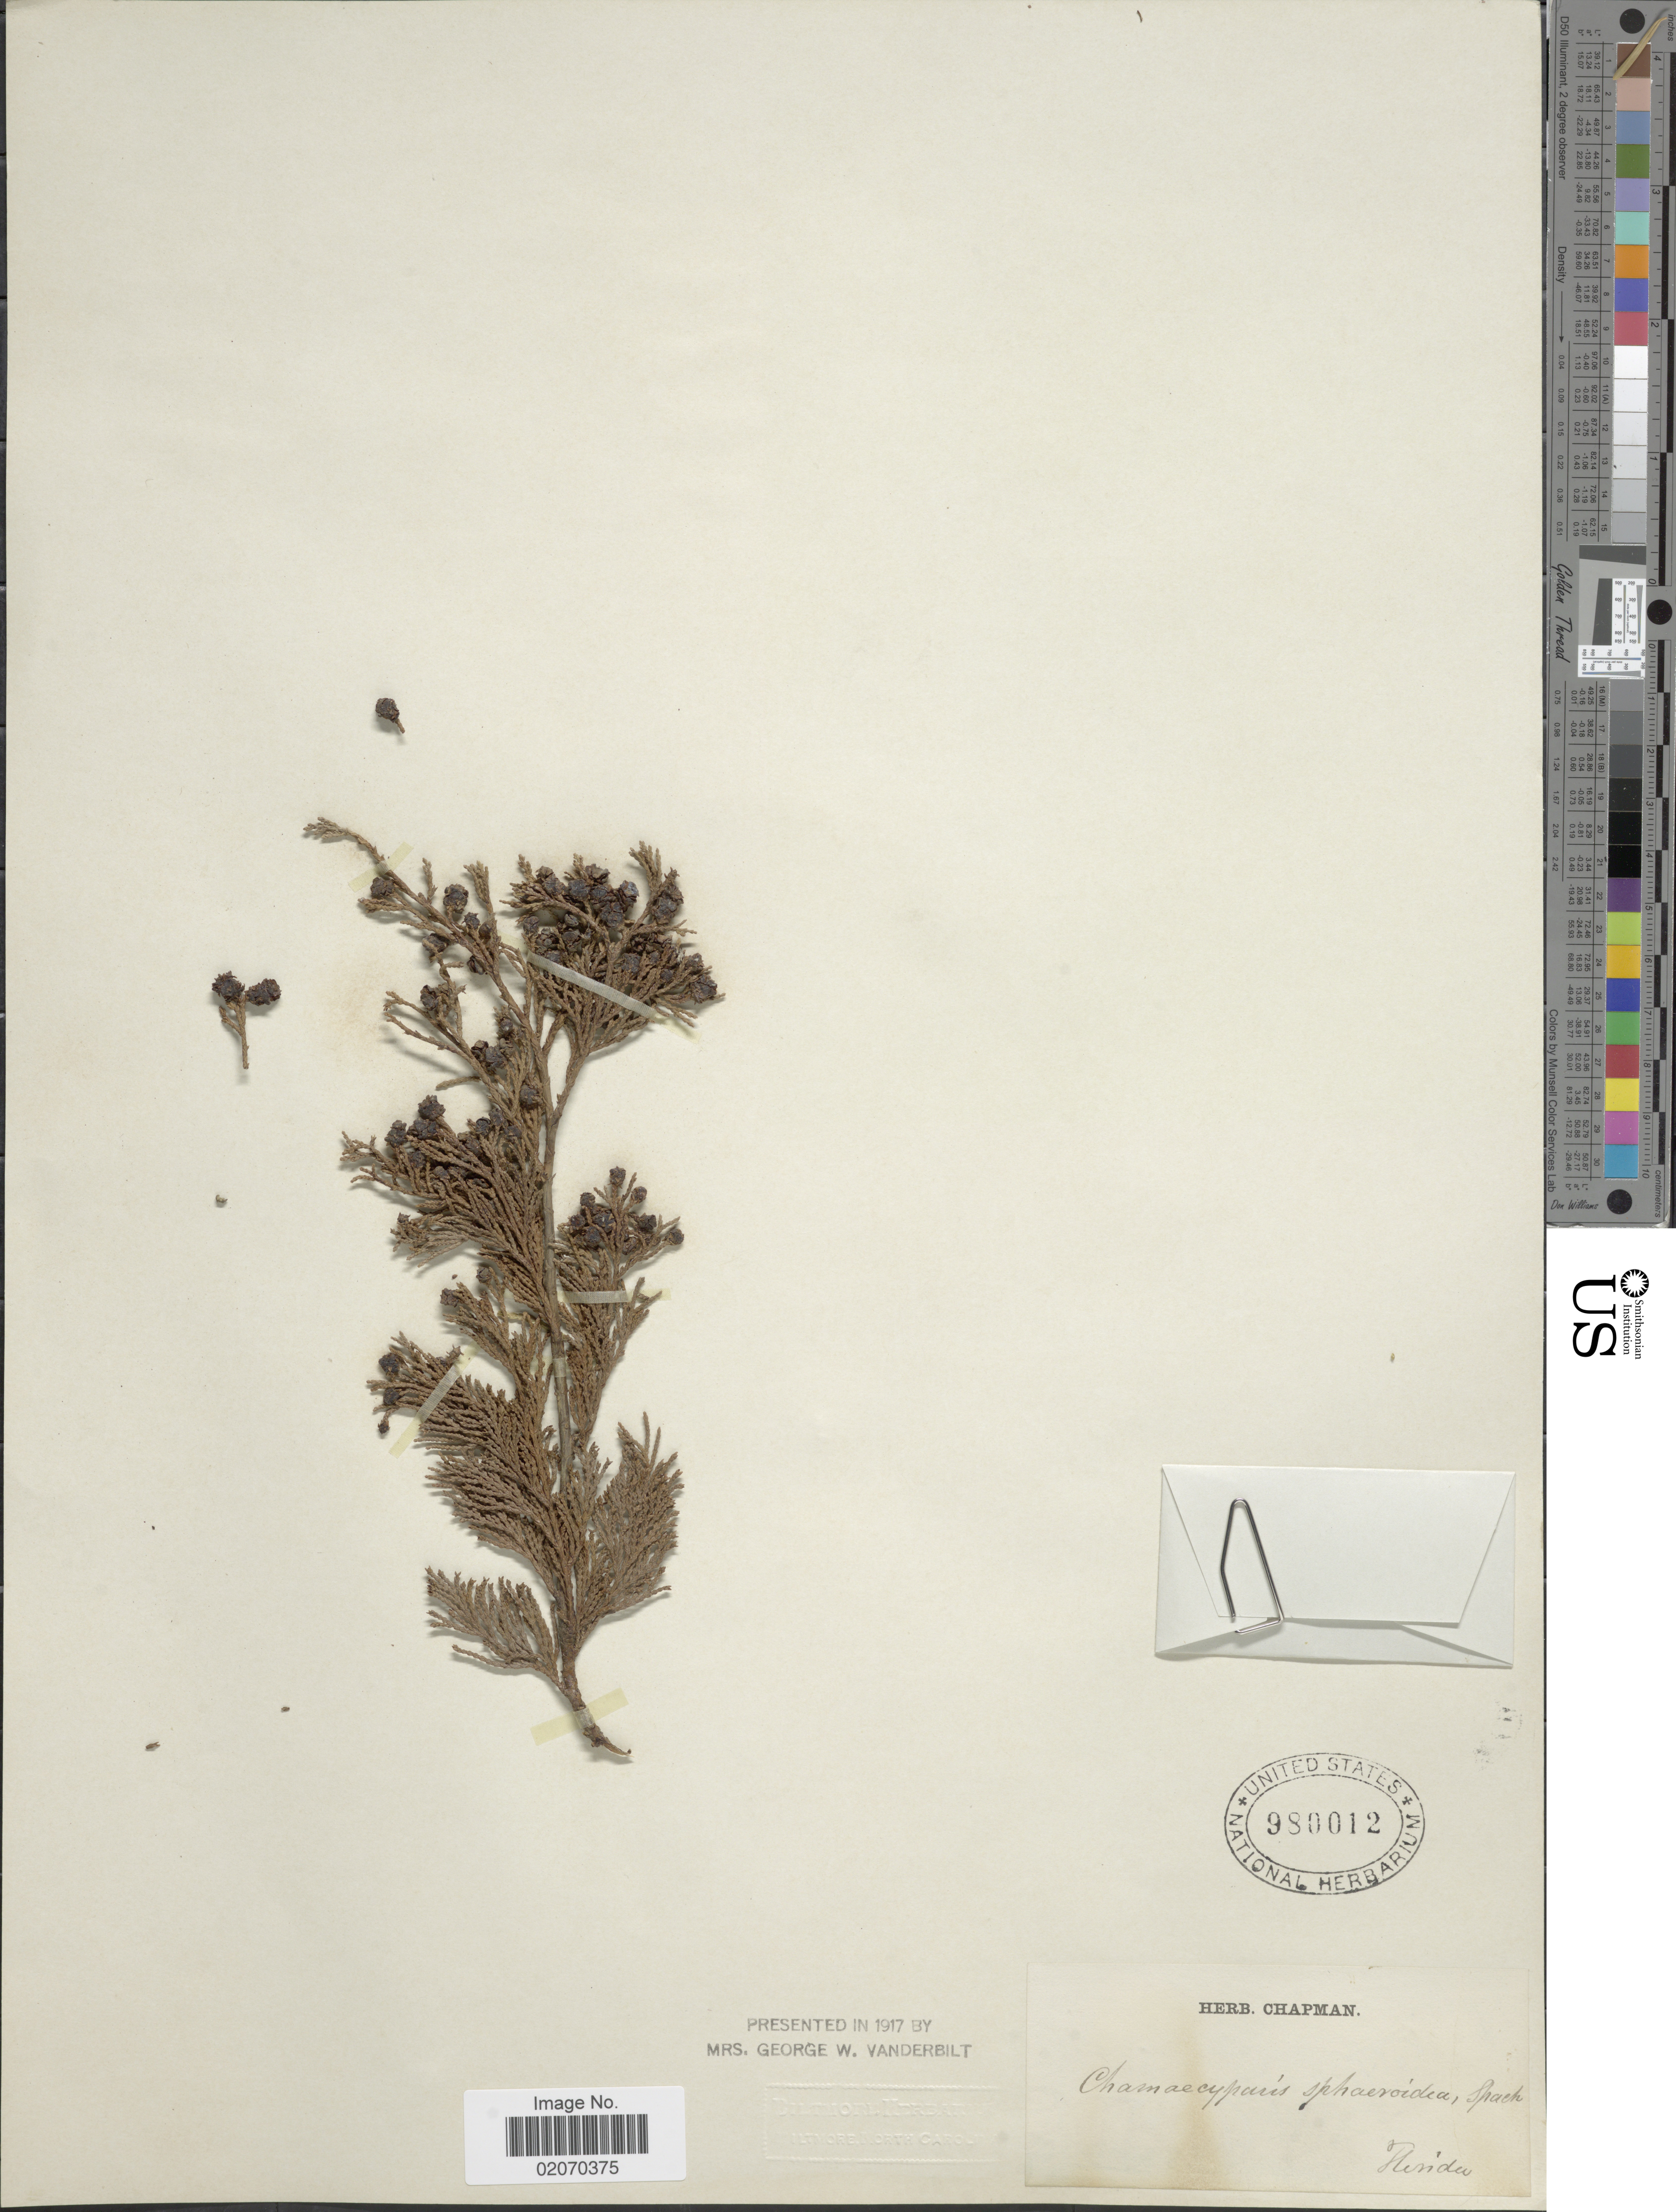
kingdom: Plantae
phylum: Tracheophyta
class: Pinopsida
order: Pinales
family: Cupressaceae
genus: Chamaecyparis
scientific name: Chamaecyparis thyoides var. henryae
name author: (H.L. Li) Little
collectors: ex herb. Chapman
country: United States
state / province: Florida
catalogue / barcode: US 980012